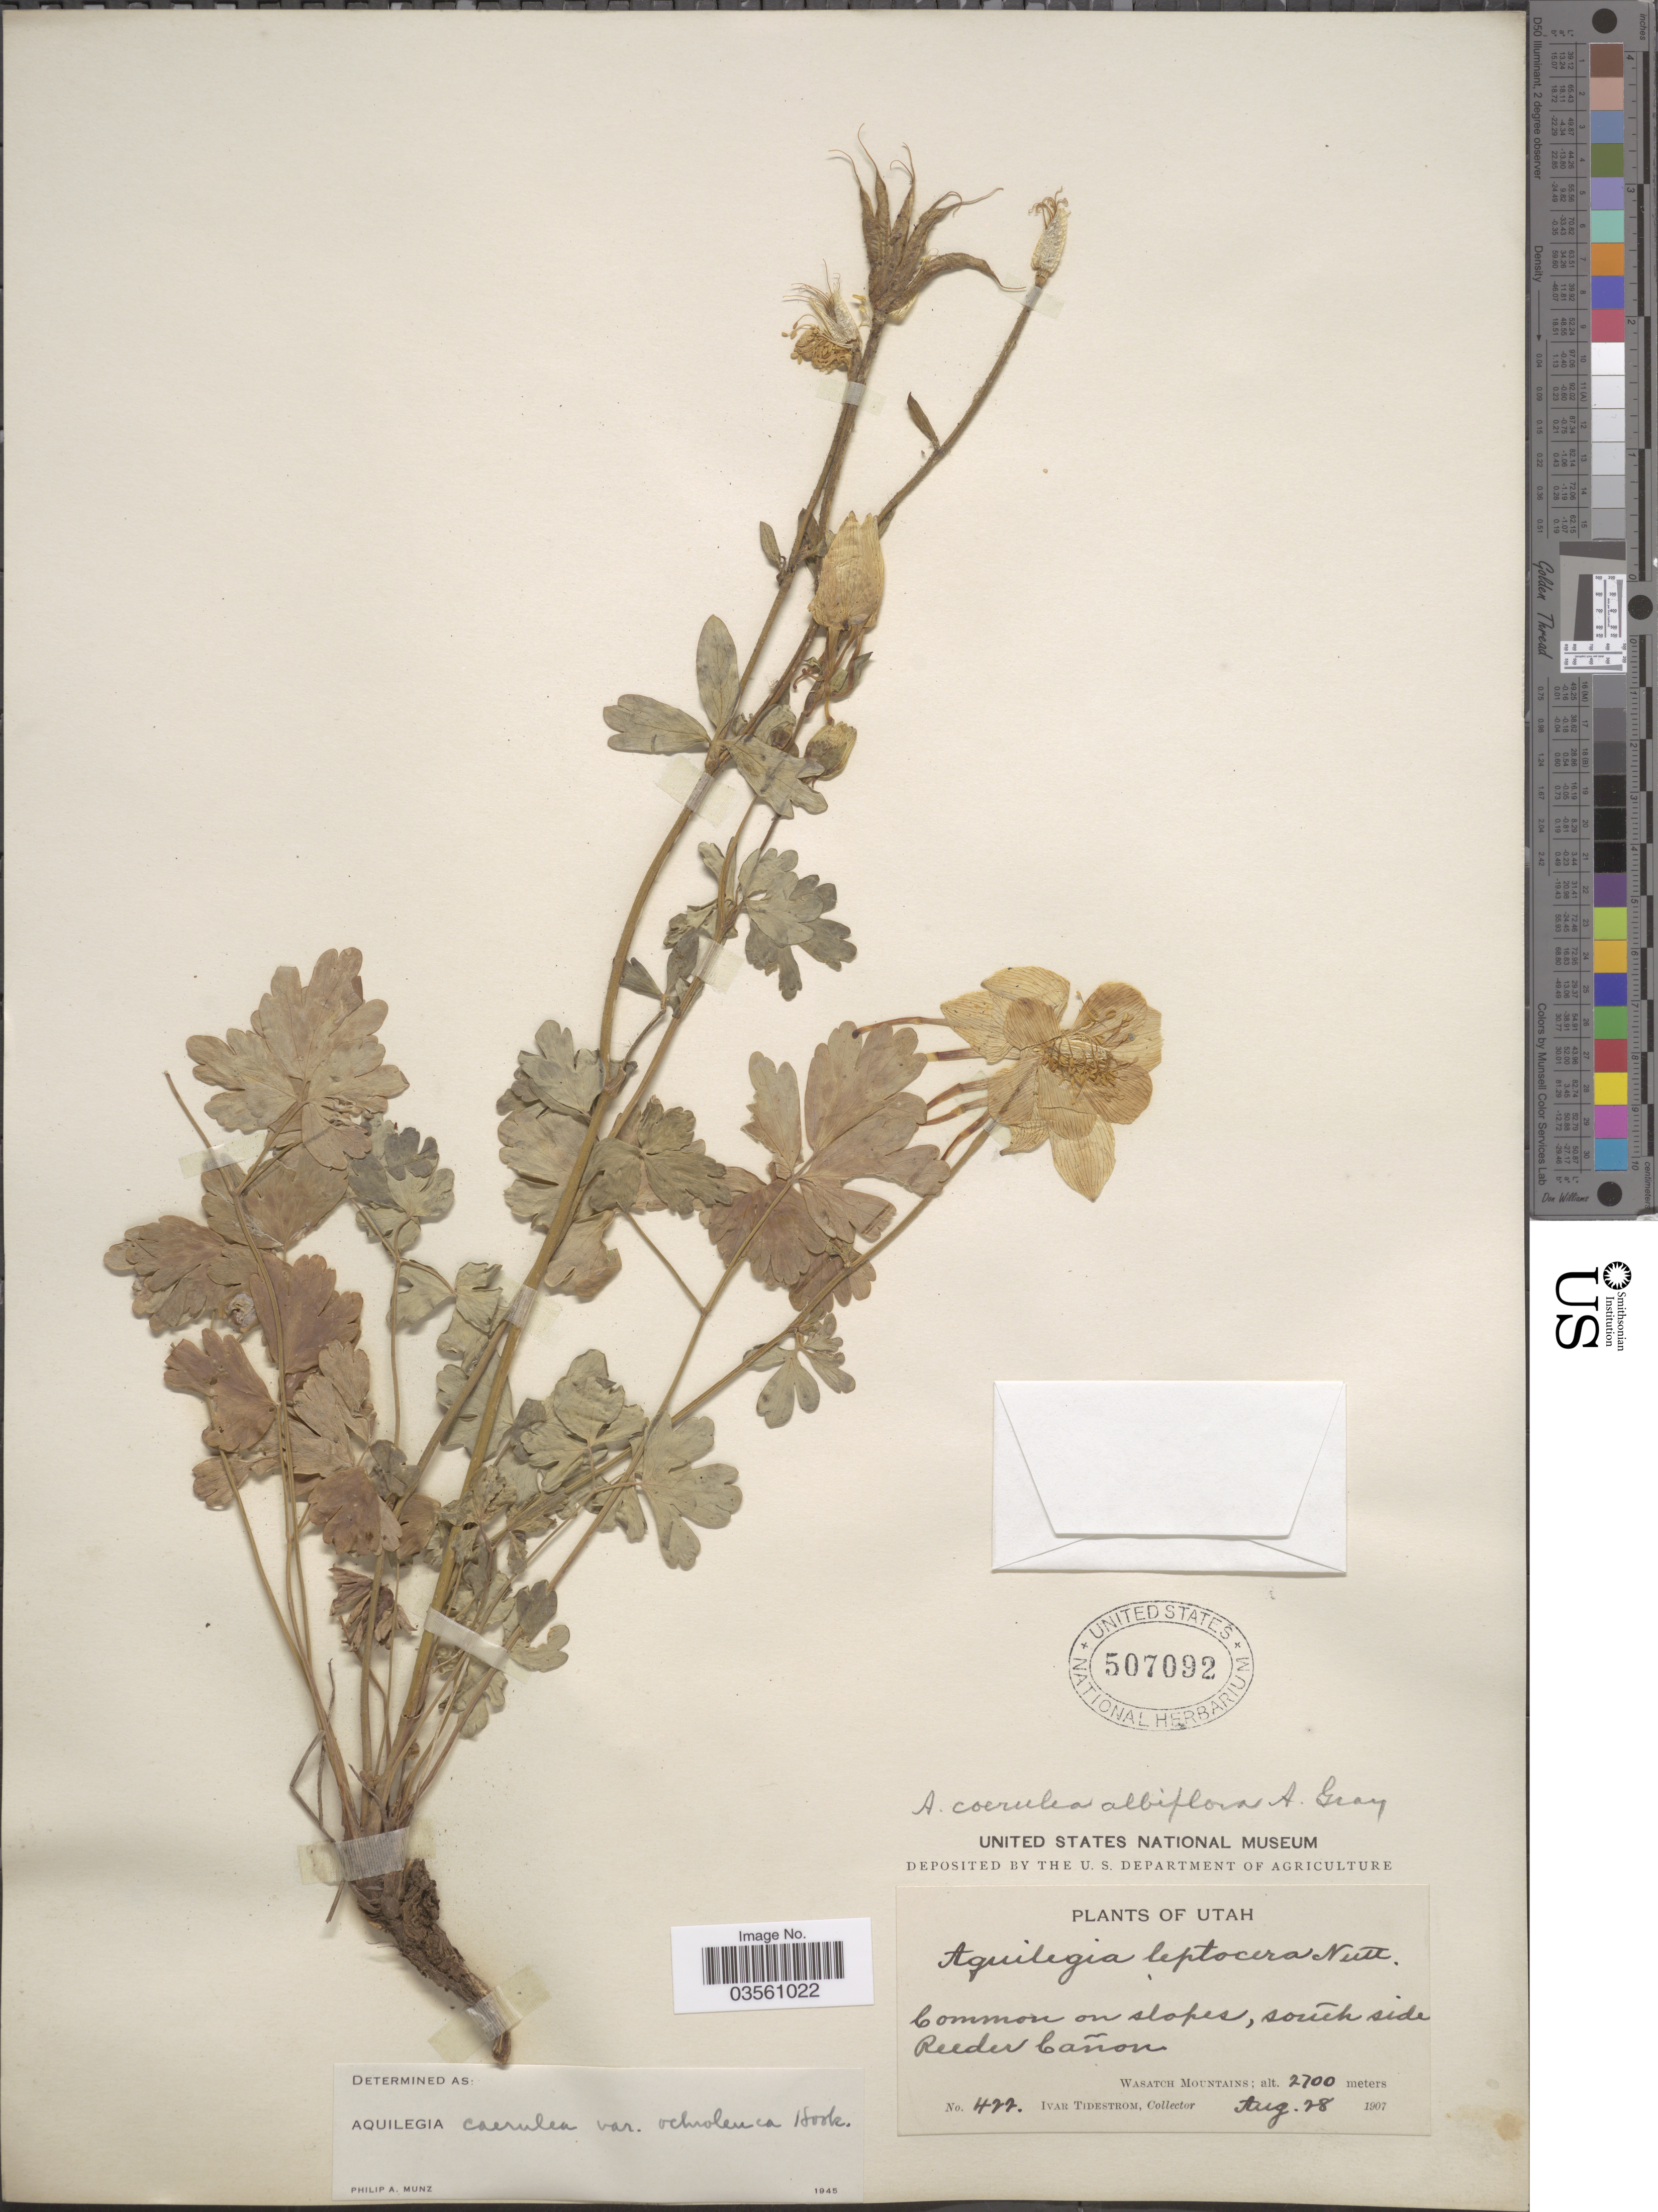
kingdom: Plantae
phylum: Tracheophyta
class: Magnoliopsida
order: Ranunculales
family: Ranunculaceae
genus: Aquilegia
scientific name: Aquilegia coerulea var. ochroleuca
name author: Hook.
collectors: I. F. Tidestrom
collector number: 422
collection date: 1907-08-28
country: United States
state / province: Utah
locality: South side Reeder Cañon. Wasatch Mountains.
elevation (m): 2700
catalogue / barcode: US 507092